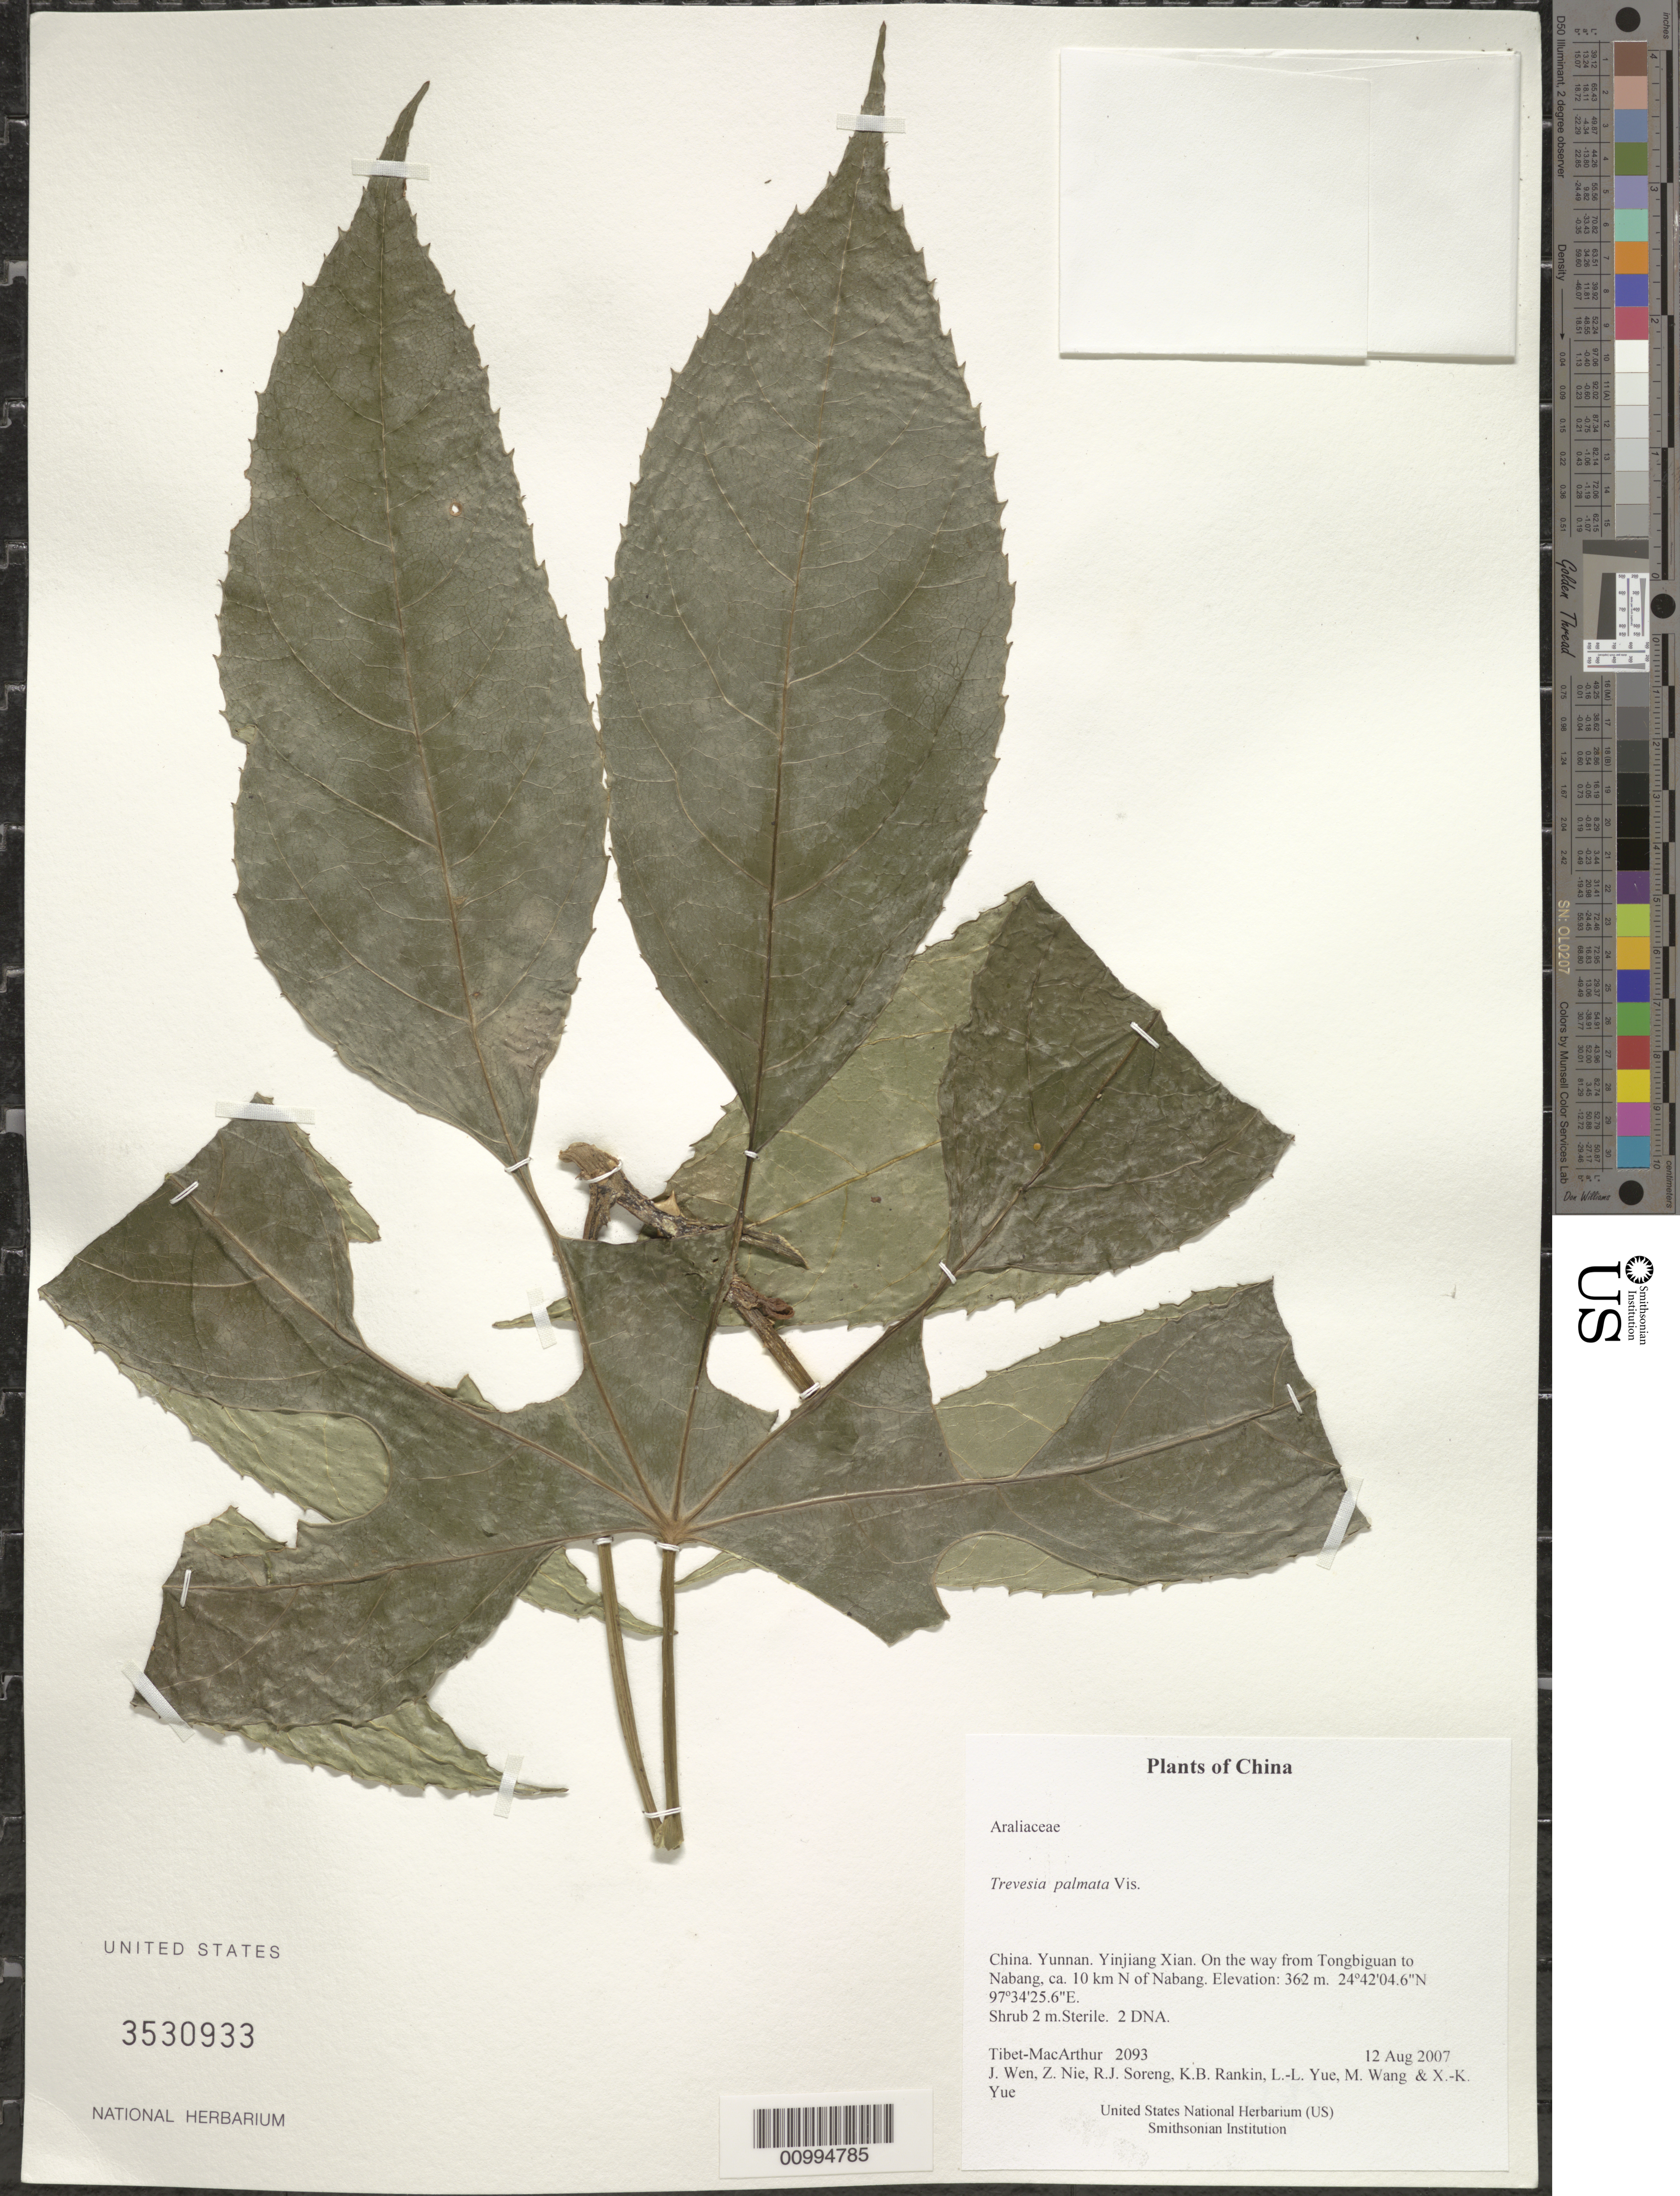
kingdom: Plantae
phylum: Tracheophyta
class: Magnoliopsida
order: Apiales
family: Araliaceae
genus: Trevesia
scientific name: Trevesia palmata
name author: (Roxb. ex Lindl.)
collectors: Tibet-MacArthur, J. Wen, Z. Nie, R. J. Soreng, K. Rankin, L. Yue, M. Wang & X. Yue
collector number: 2093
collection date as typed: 12 Aug 2007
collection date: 2007-08-12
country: China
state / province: Yunnan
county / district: Yinjiang Xian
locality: On the way from Tongbiguan to Nabang, ca. 10 km N of Nabang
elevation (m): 362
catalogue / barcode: US 3530933